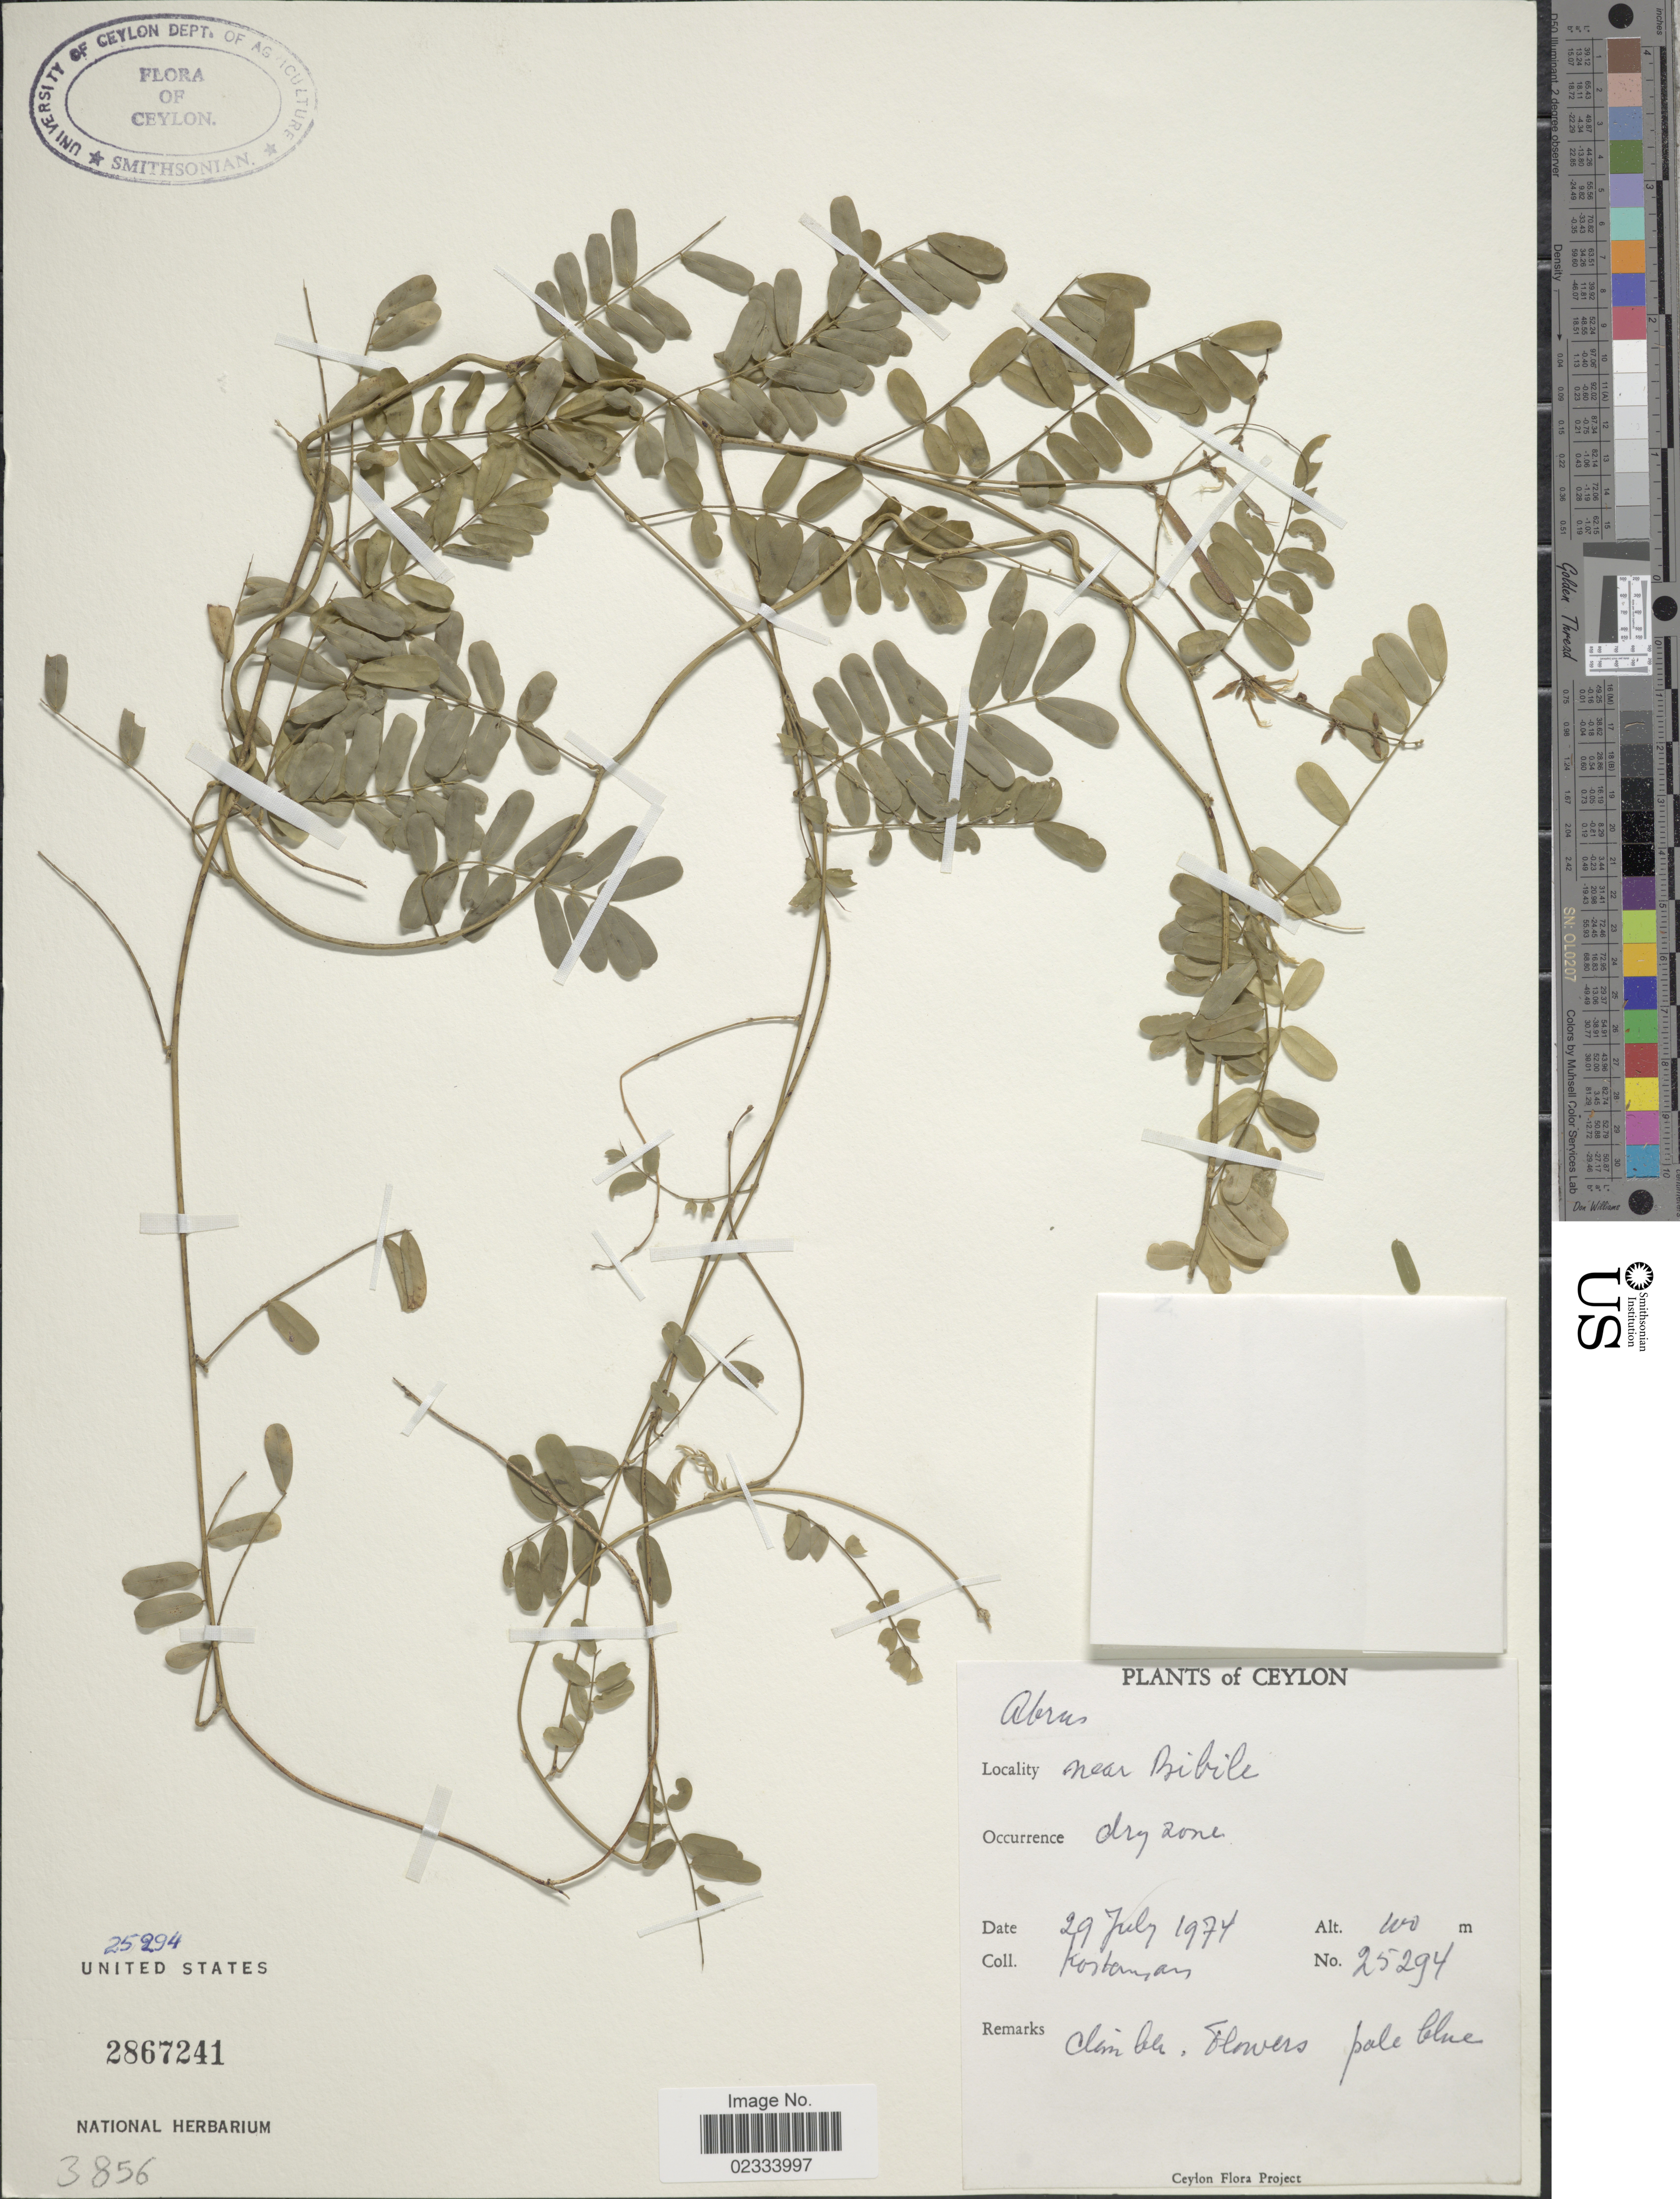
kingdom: Plantae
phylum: Tracheophyta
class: Magnoliopsida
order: Fabales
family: Fabaceae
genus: Abrus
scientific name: Abrus sp.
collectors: Kostermans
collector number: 25294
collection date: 1974-07-29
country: Sri Lanka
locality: Ceylon, near Bibile, dry zone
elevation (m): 100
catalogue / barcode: US 2867241